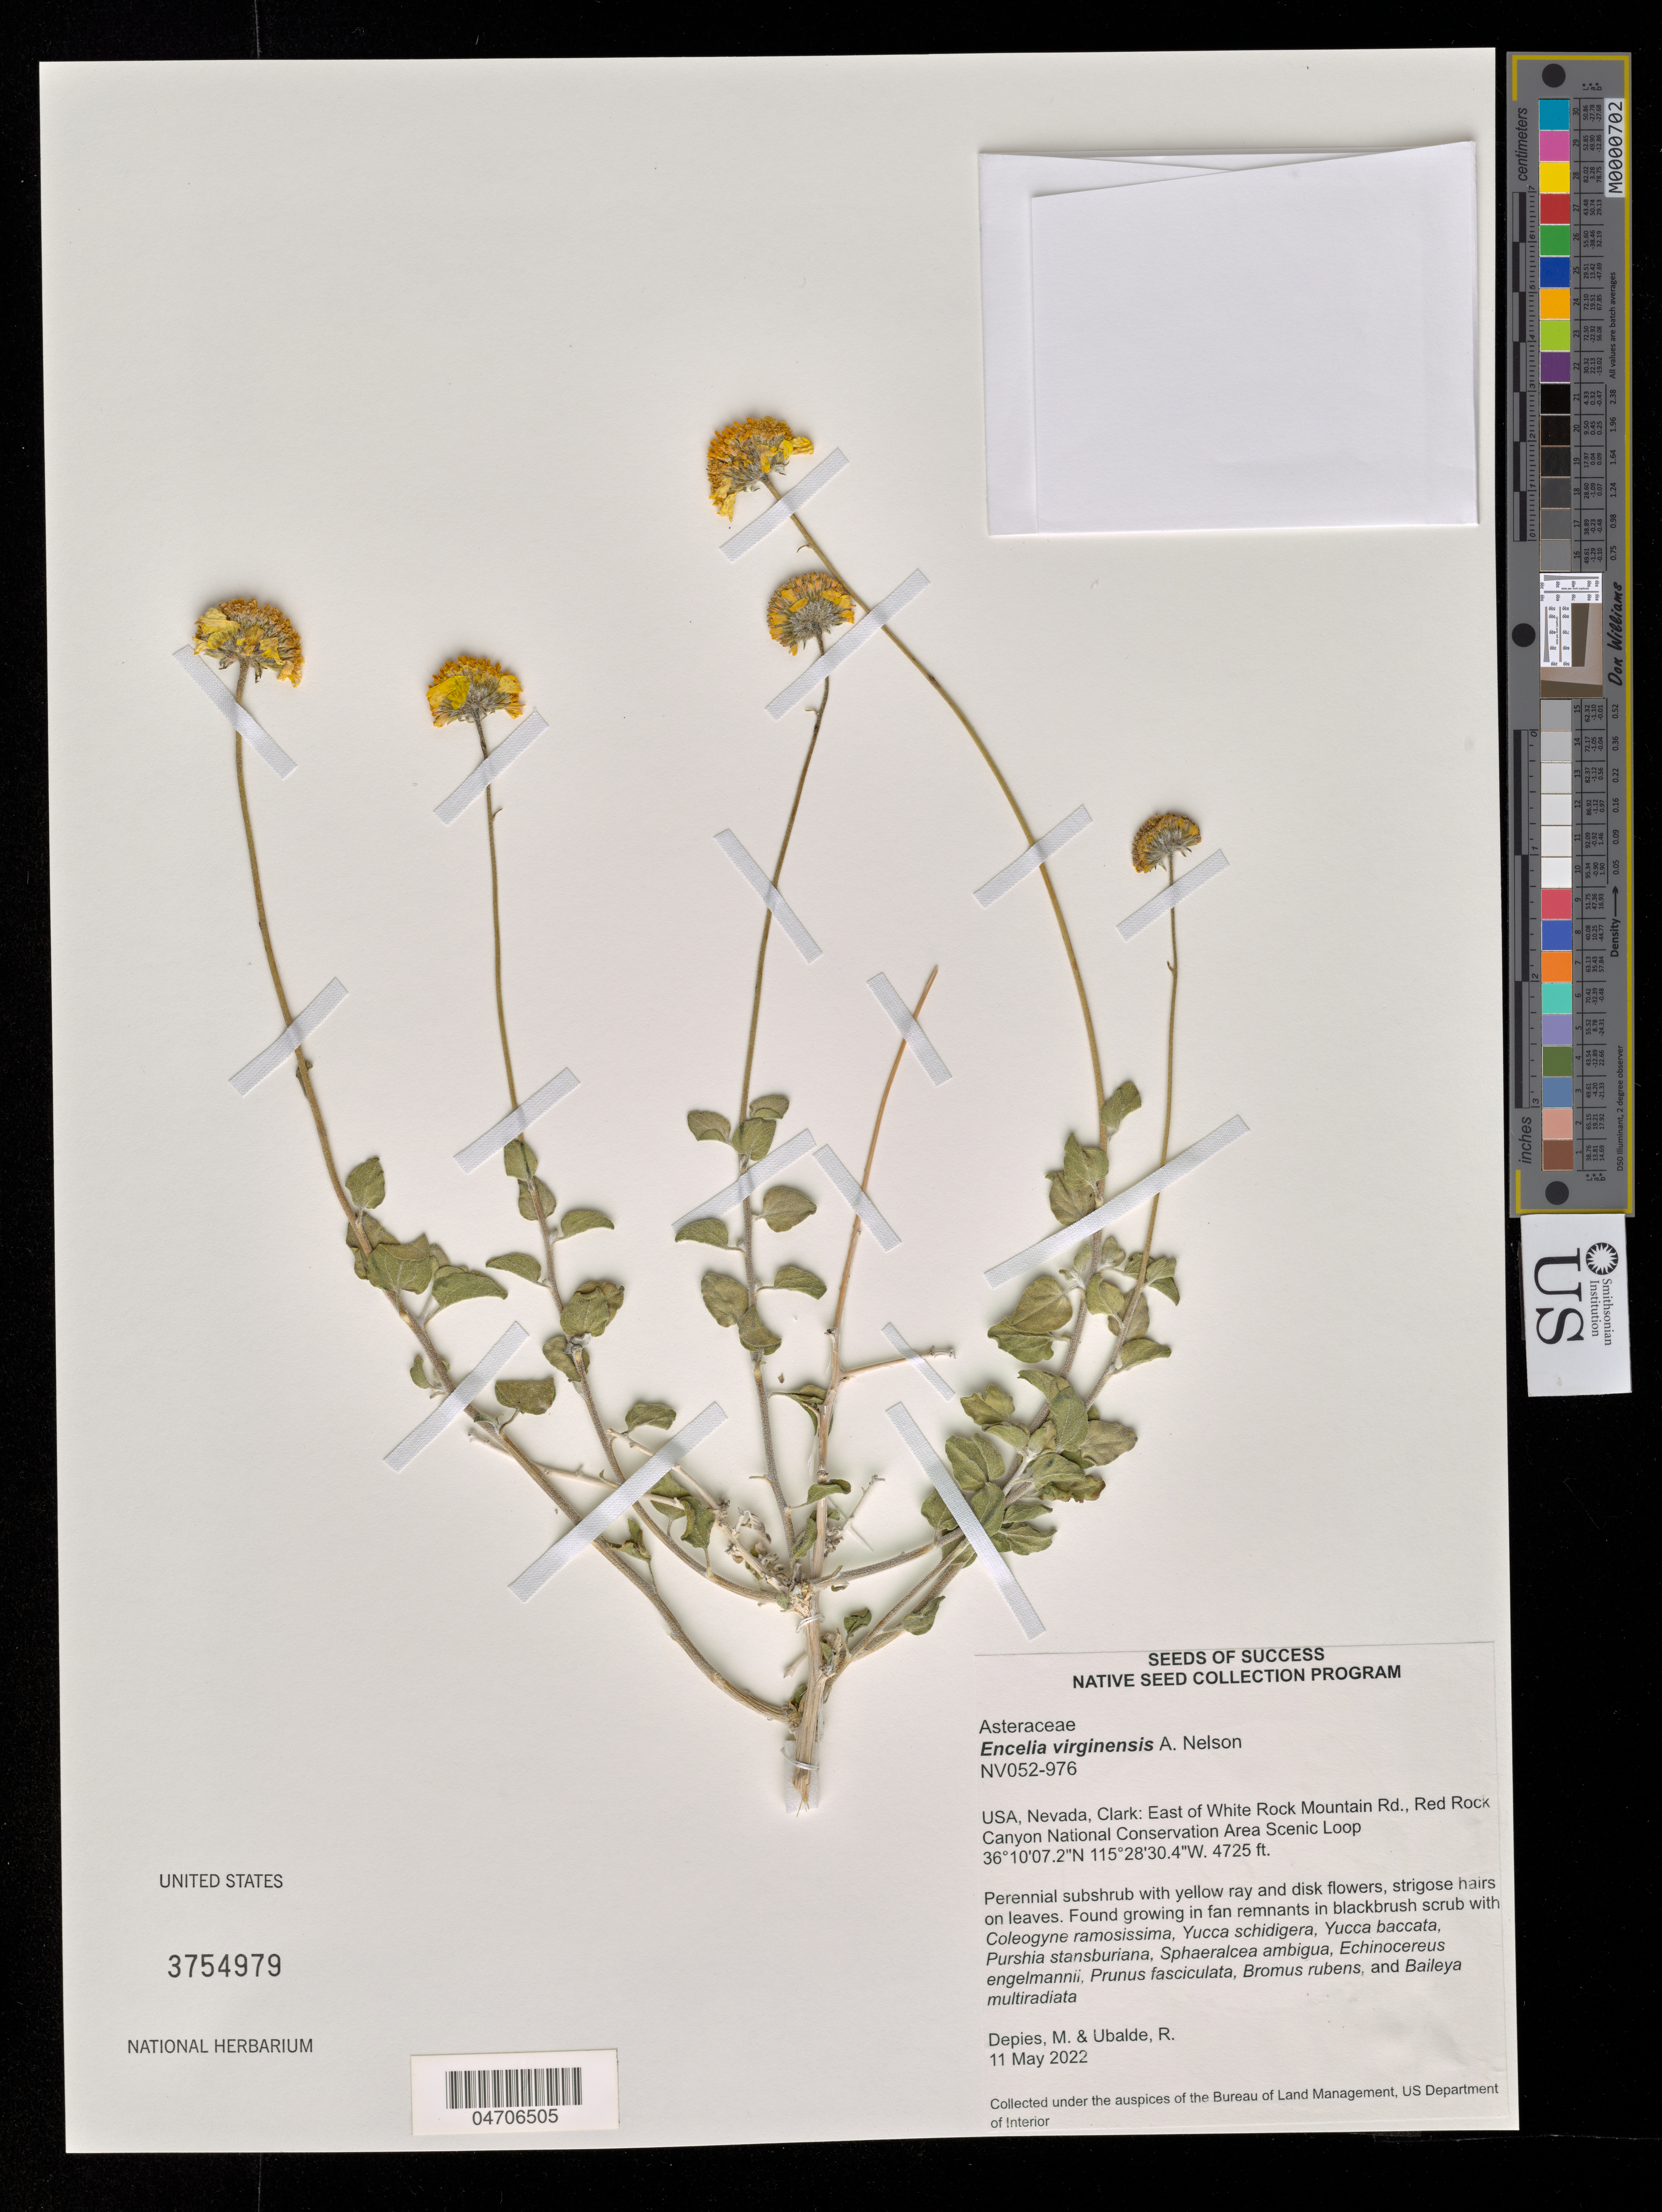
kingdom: Plantae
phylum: Tracheophyta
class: Magnoliopsida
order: Asterales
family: Asteraceae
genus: Encelia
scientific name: Encelia virginensis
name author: A. Nelson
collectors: M. Depies & R. Ubalde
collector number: NV052-976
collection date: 2022-05-11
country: United States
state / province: Nevada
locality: Clark: East of White Rock Mountain Rd., Red Rock Canyon National Conservation Area Scenic Loop.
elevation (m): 1440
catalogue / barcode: US 3754979